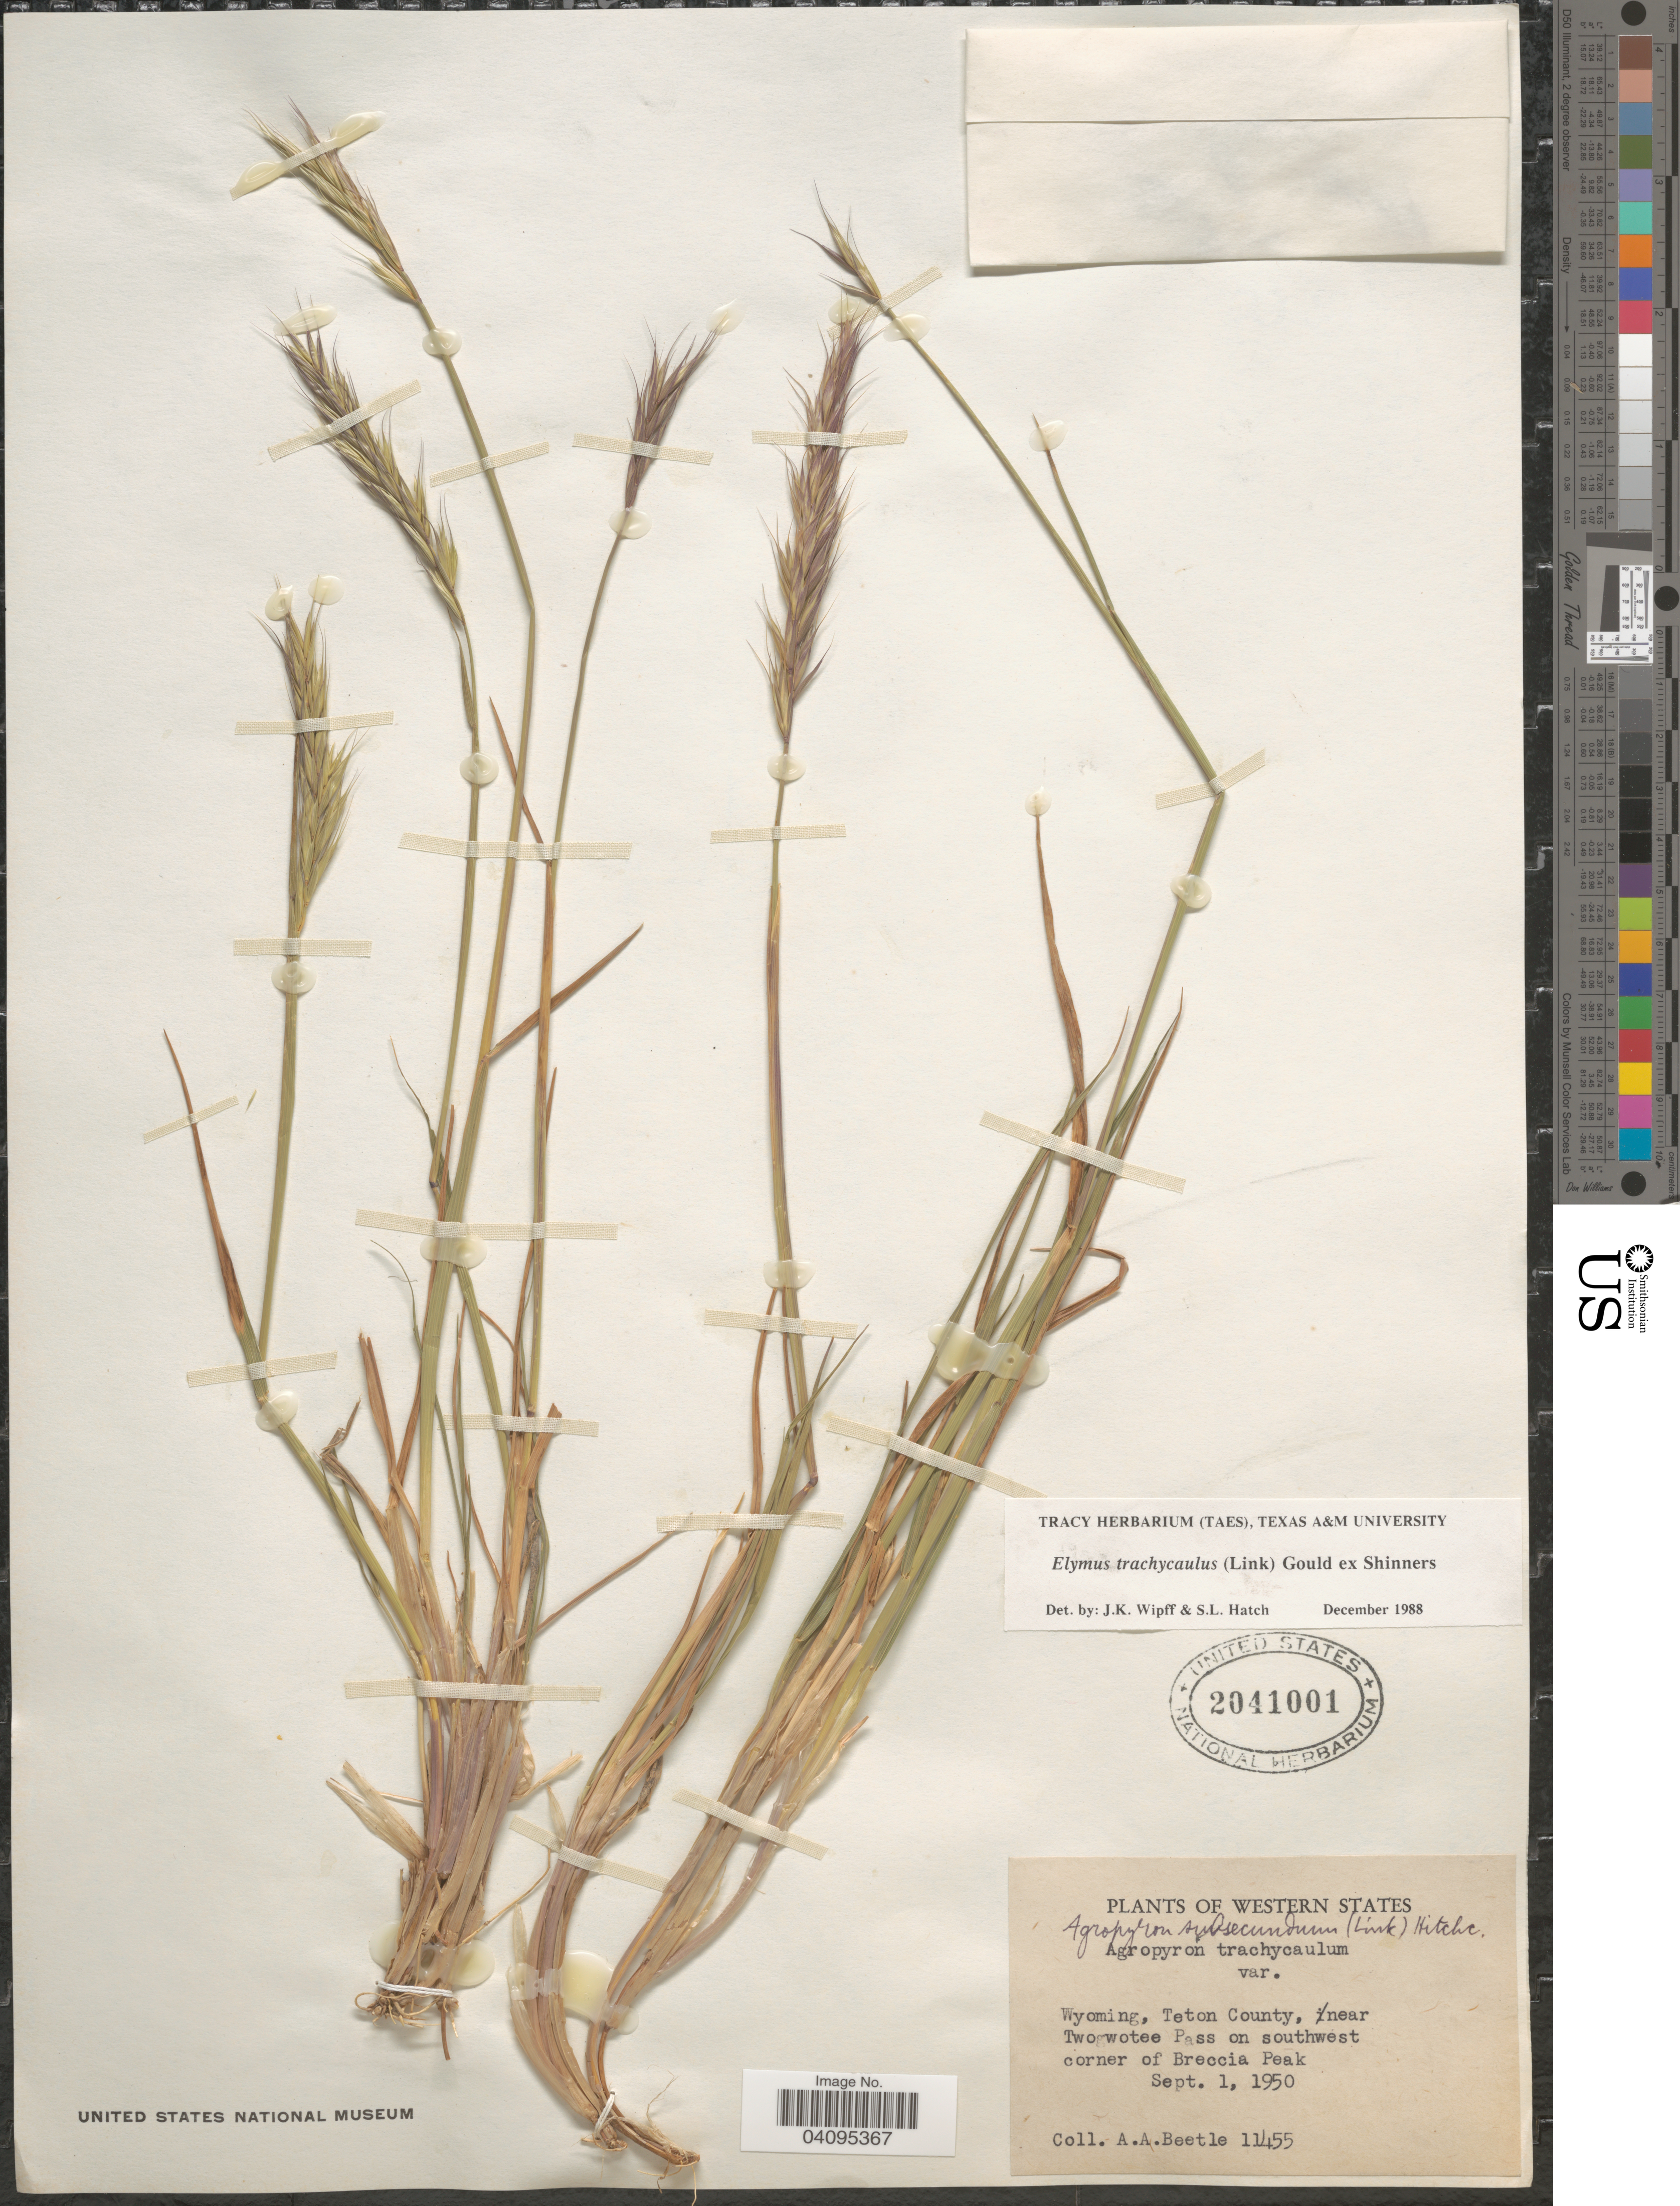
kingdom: Plantae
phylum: Tracheophyta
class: Liliopsida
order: Poales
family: Poaceae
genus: Elymus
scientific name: Elymus trachycaulus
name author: (Link) Gould ex Shinners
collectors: A. A. Beetle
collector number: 11455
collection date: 1950-09-01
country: United States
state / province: Wyoming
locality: Western States. Teton County, near Twogwotee Pass on southwest corner of Breccia Peak.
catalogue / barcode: US 2041001